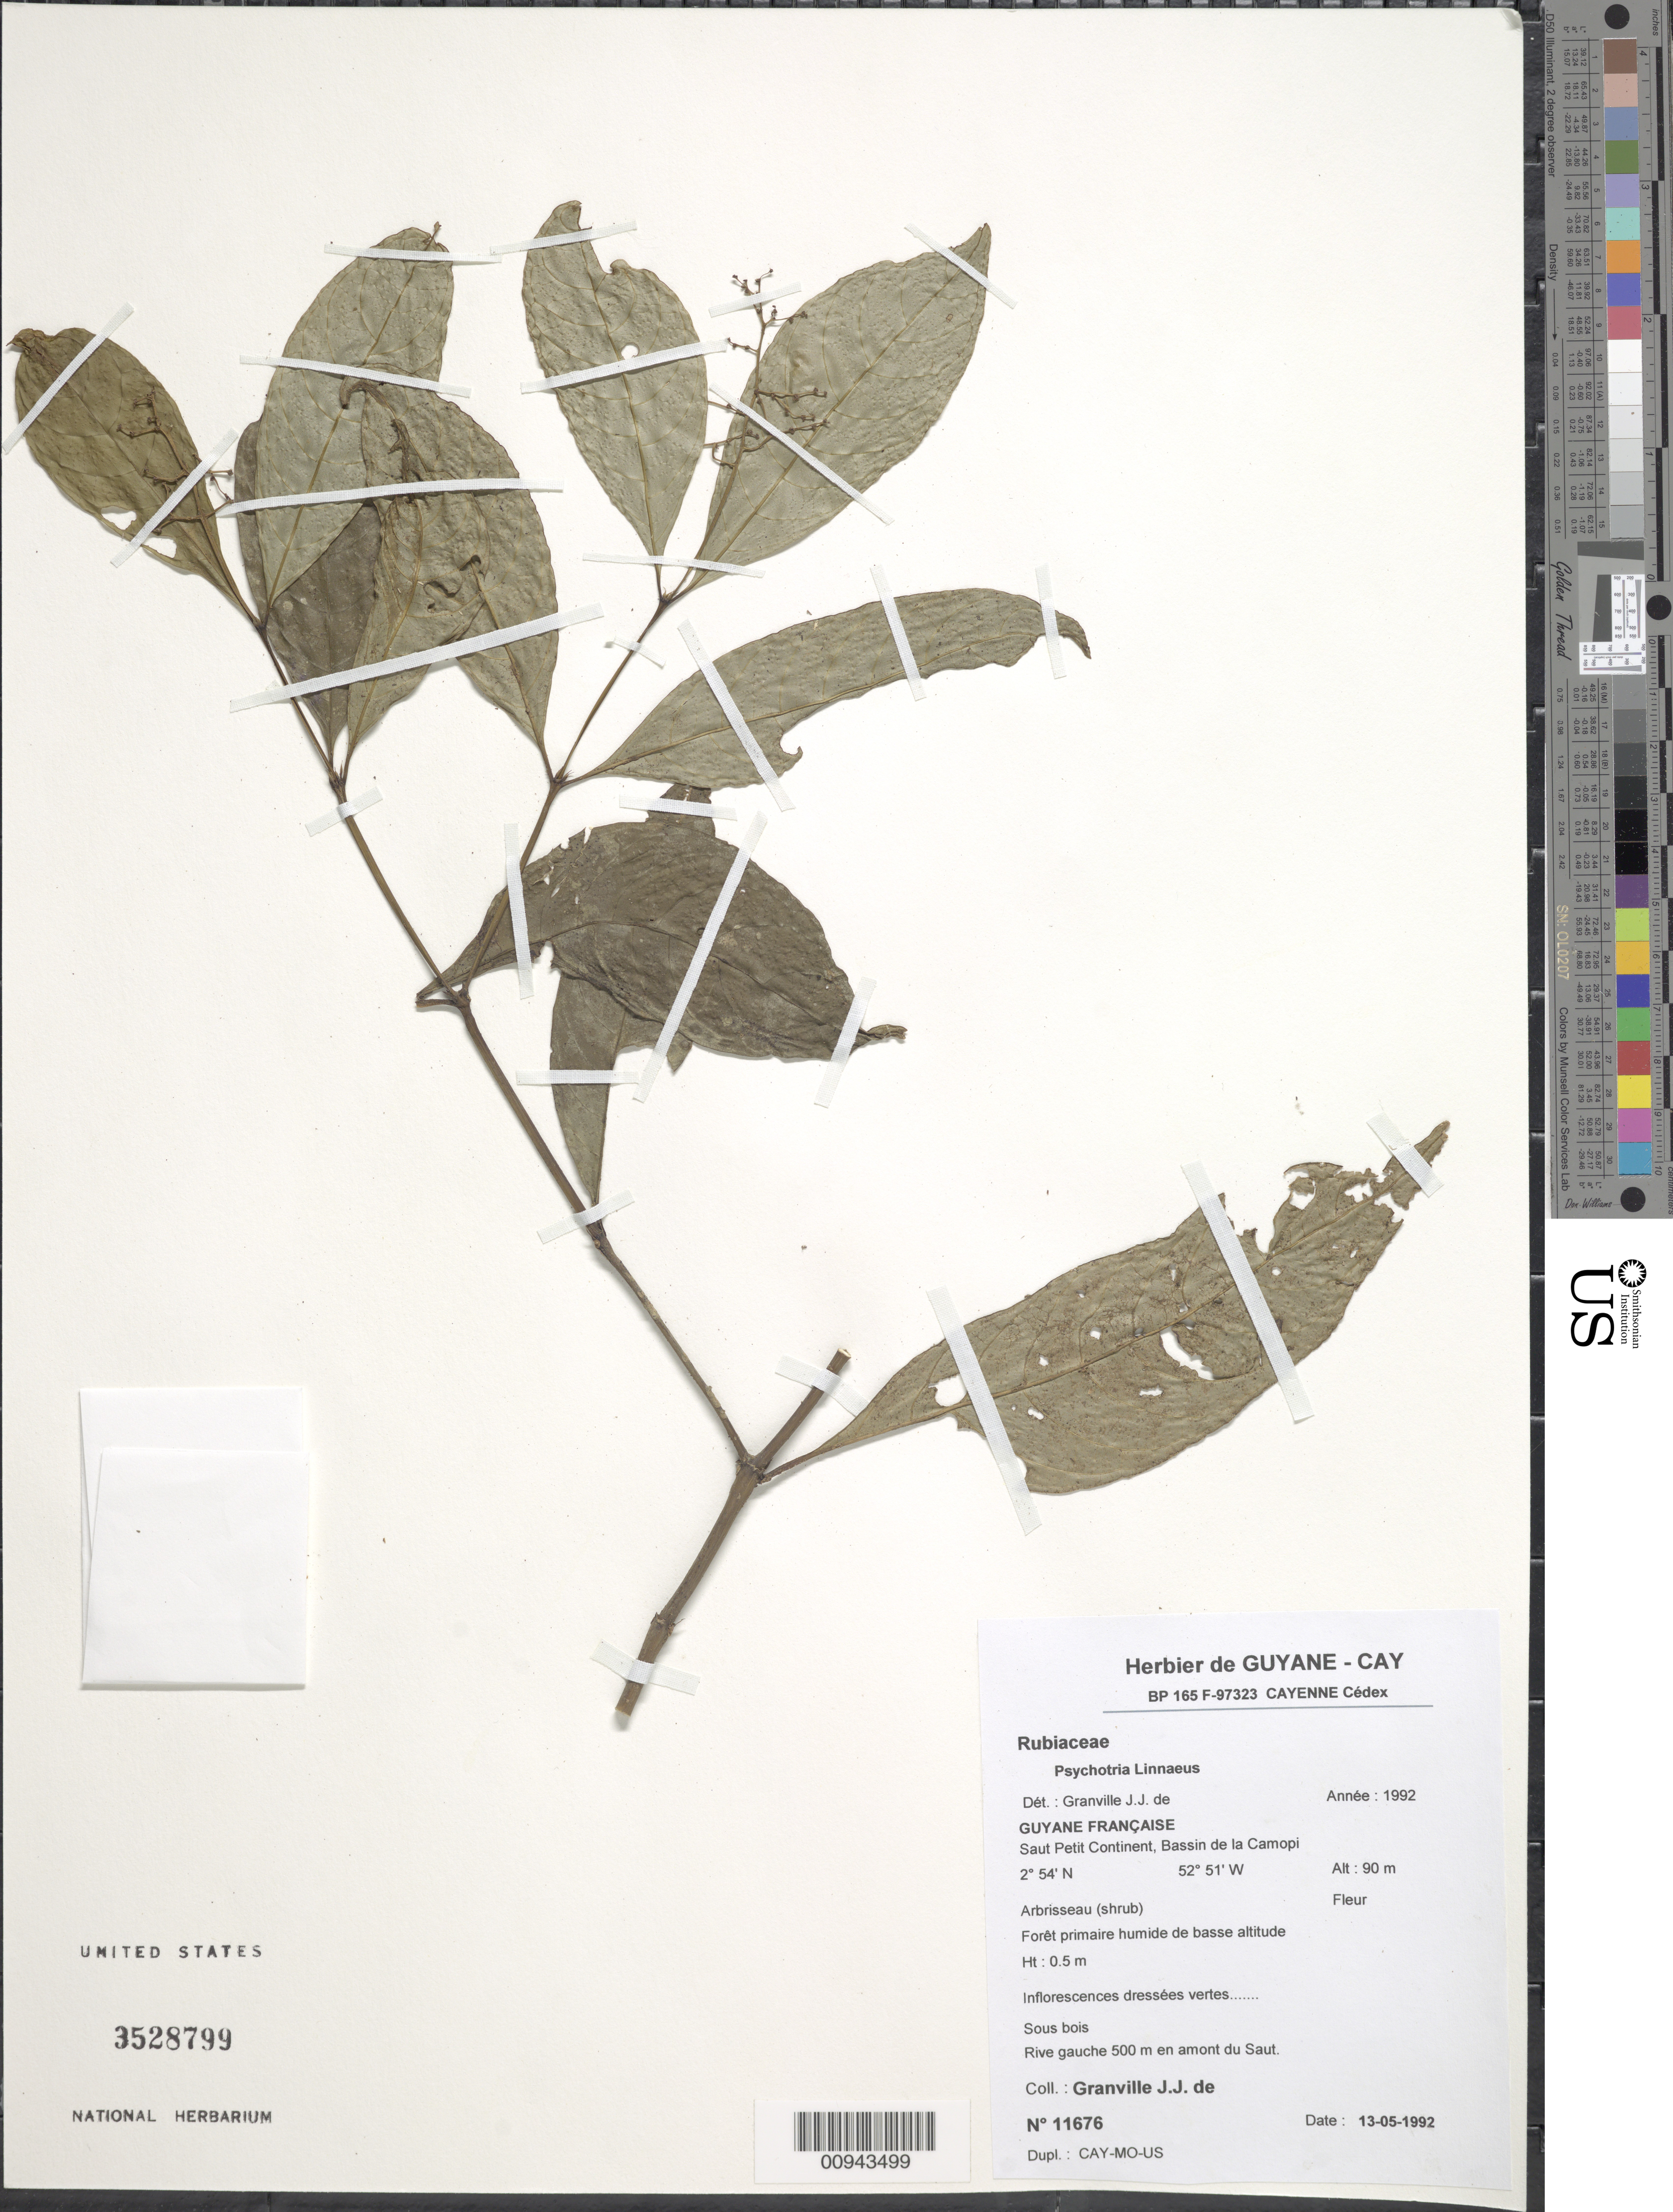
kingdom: Plantae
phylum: Tracheophyta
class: Magnoliopsida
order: Gentianales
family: Rubiaceae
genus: Psychotria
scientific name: Psychotria sp.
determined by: Granville, J. J. de, (CAY), Institut de Recherche pour le Developpement (IRD) (FRENCH GUIANA)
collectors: J.-J. de Granville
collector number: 11676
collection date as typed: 13-May-92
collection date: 1992-05-13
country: French Guiana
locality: Saut Petit Continent, Bassin de la Camopi. Rive gauche 500m en amont du Saut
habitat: Foret primaire humide de basse altitude. Sous bois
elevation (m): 90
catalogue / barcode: US 3528799